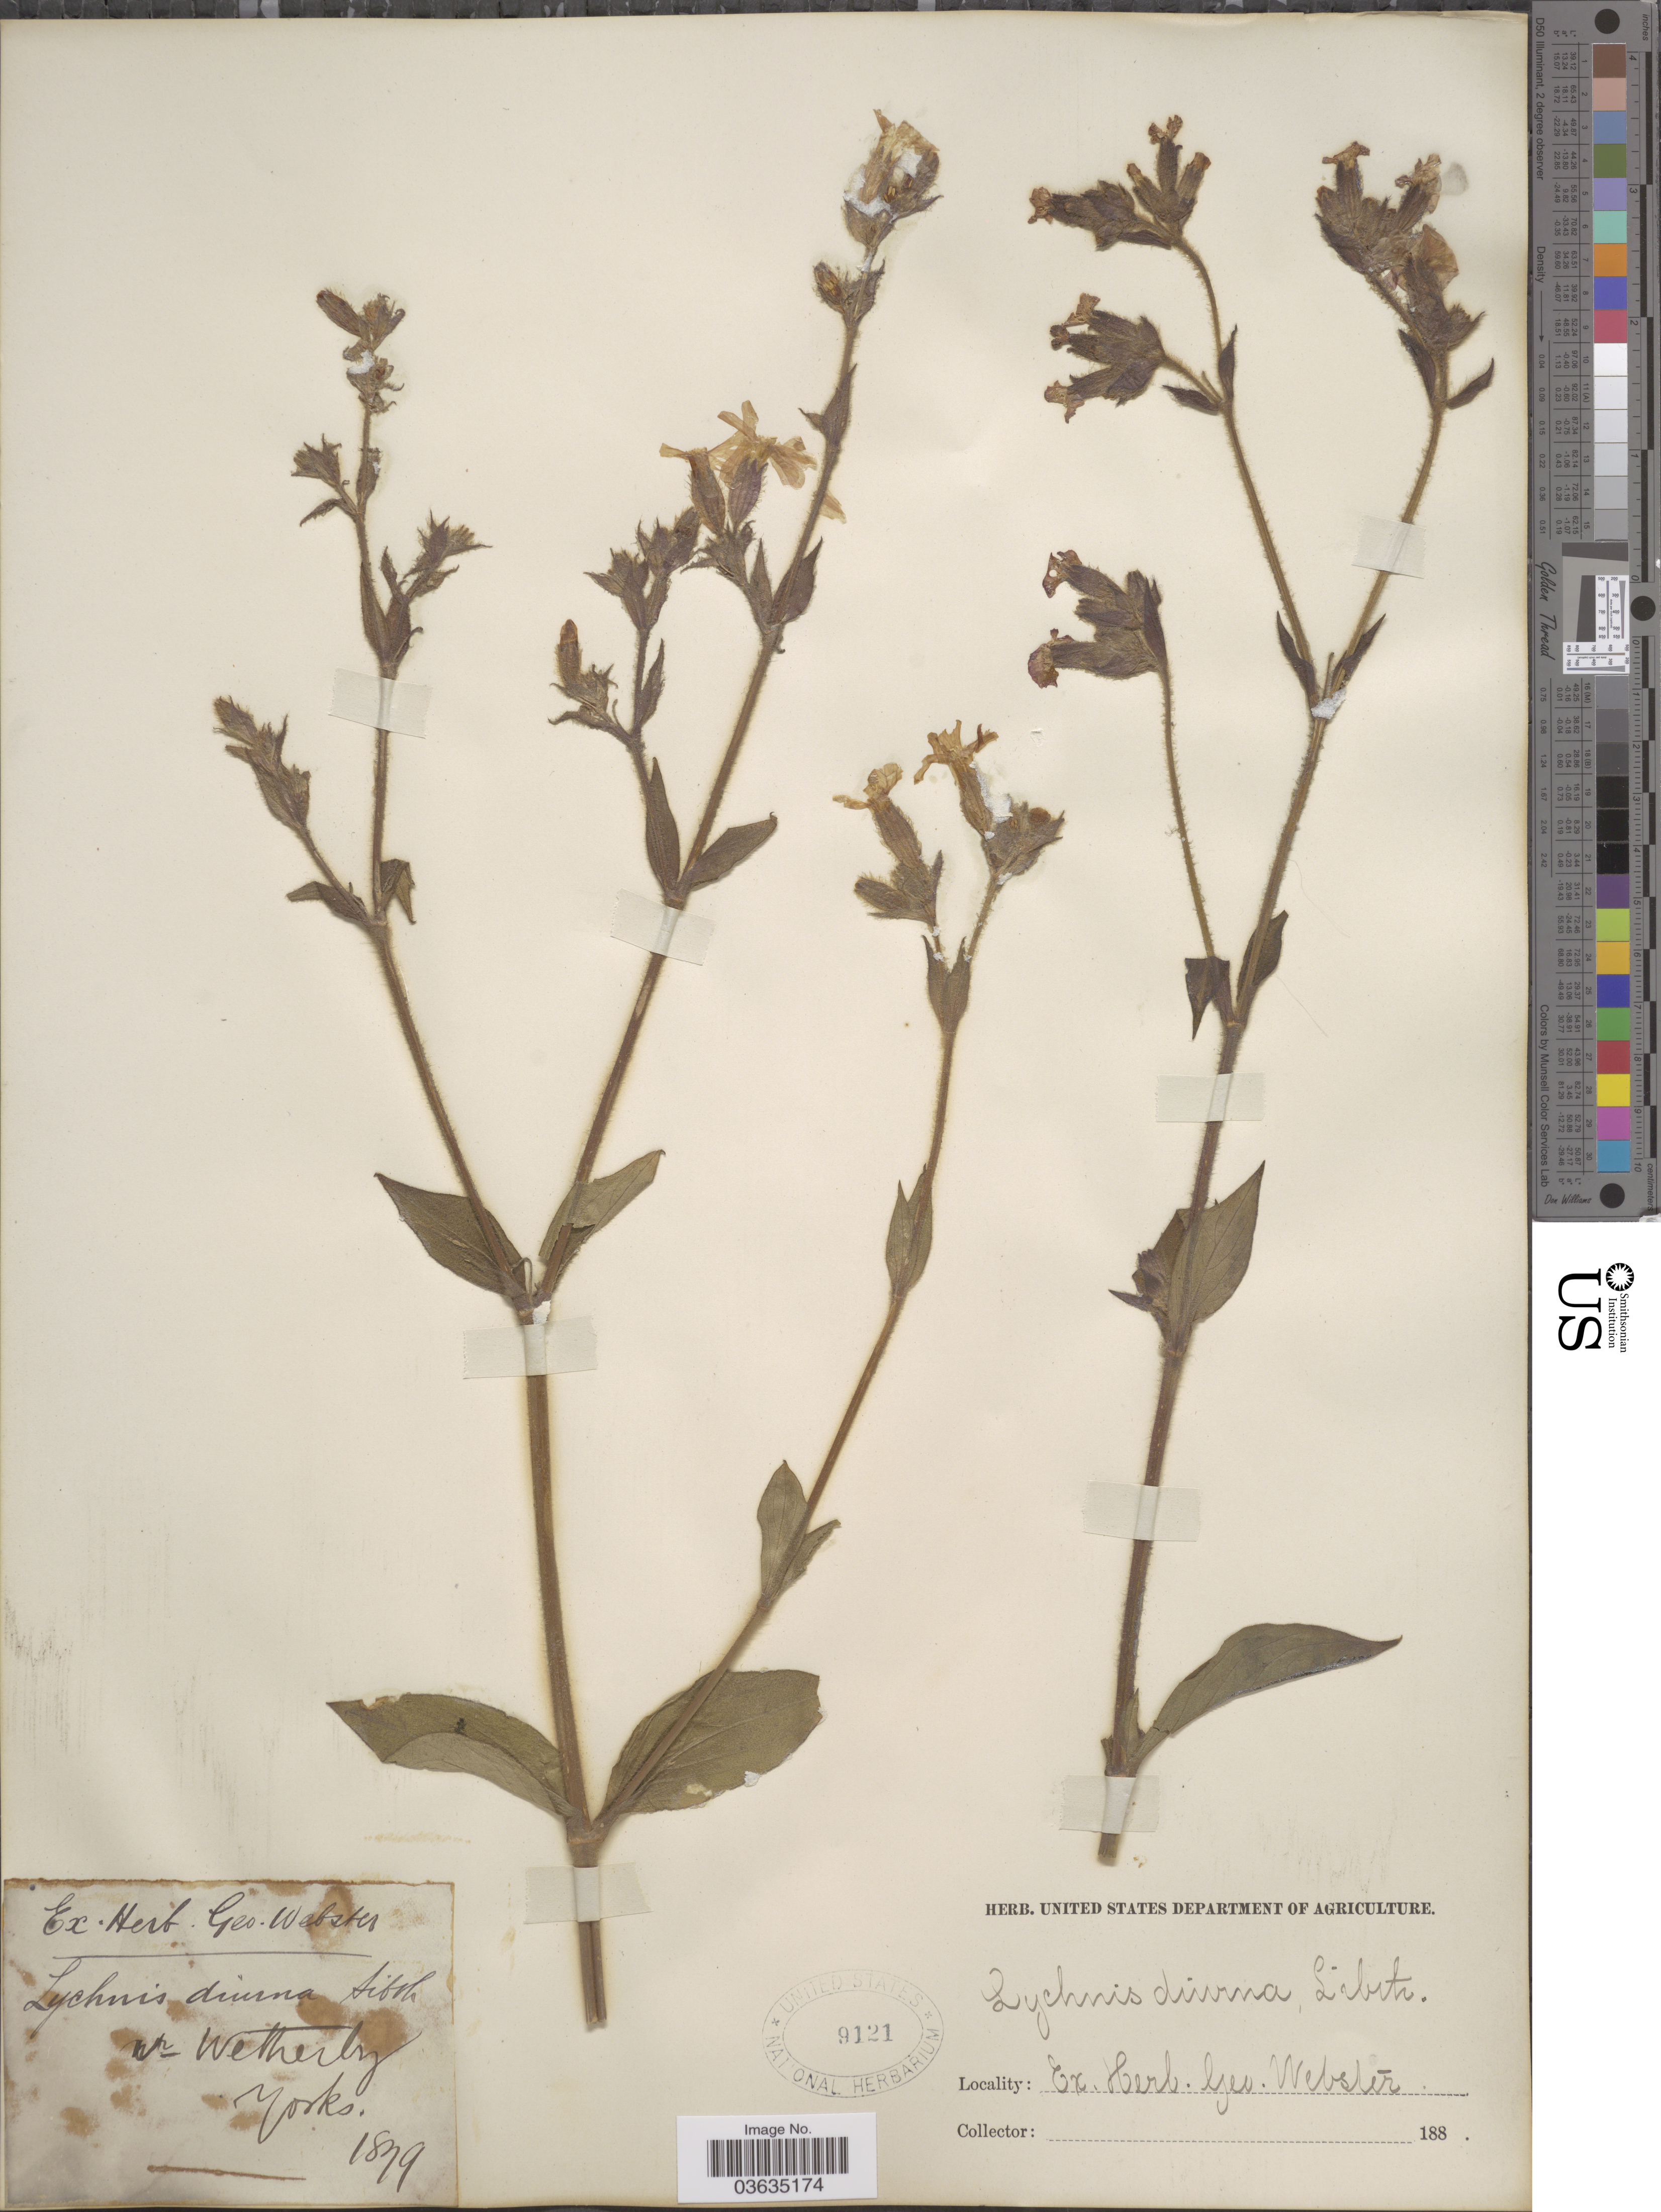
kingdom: Plantae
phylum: Tracheophyta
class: Magnoliopsida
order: Caryophyllales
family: Caryophyllaceae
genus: Silene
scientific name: Silene dioica subsp. dioica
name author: (L.) Clairv.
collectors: -. Wetherby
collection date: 1879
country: United Kingdom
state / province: England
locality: Yorks.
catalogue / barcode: US 9121